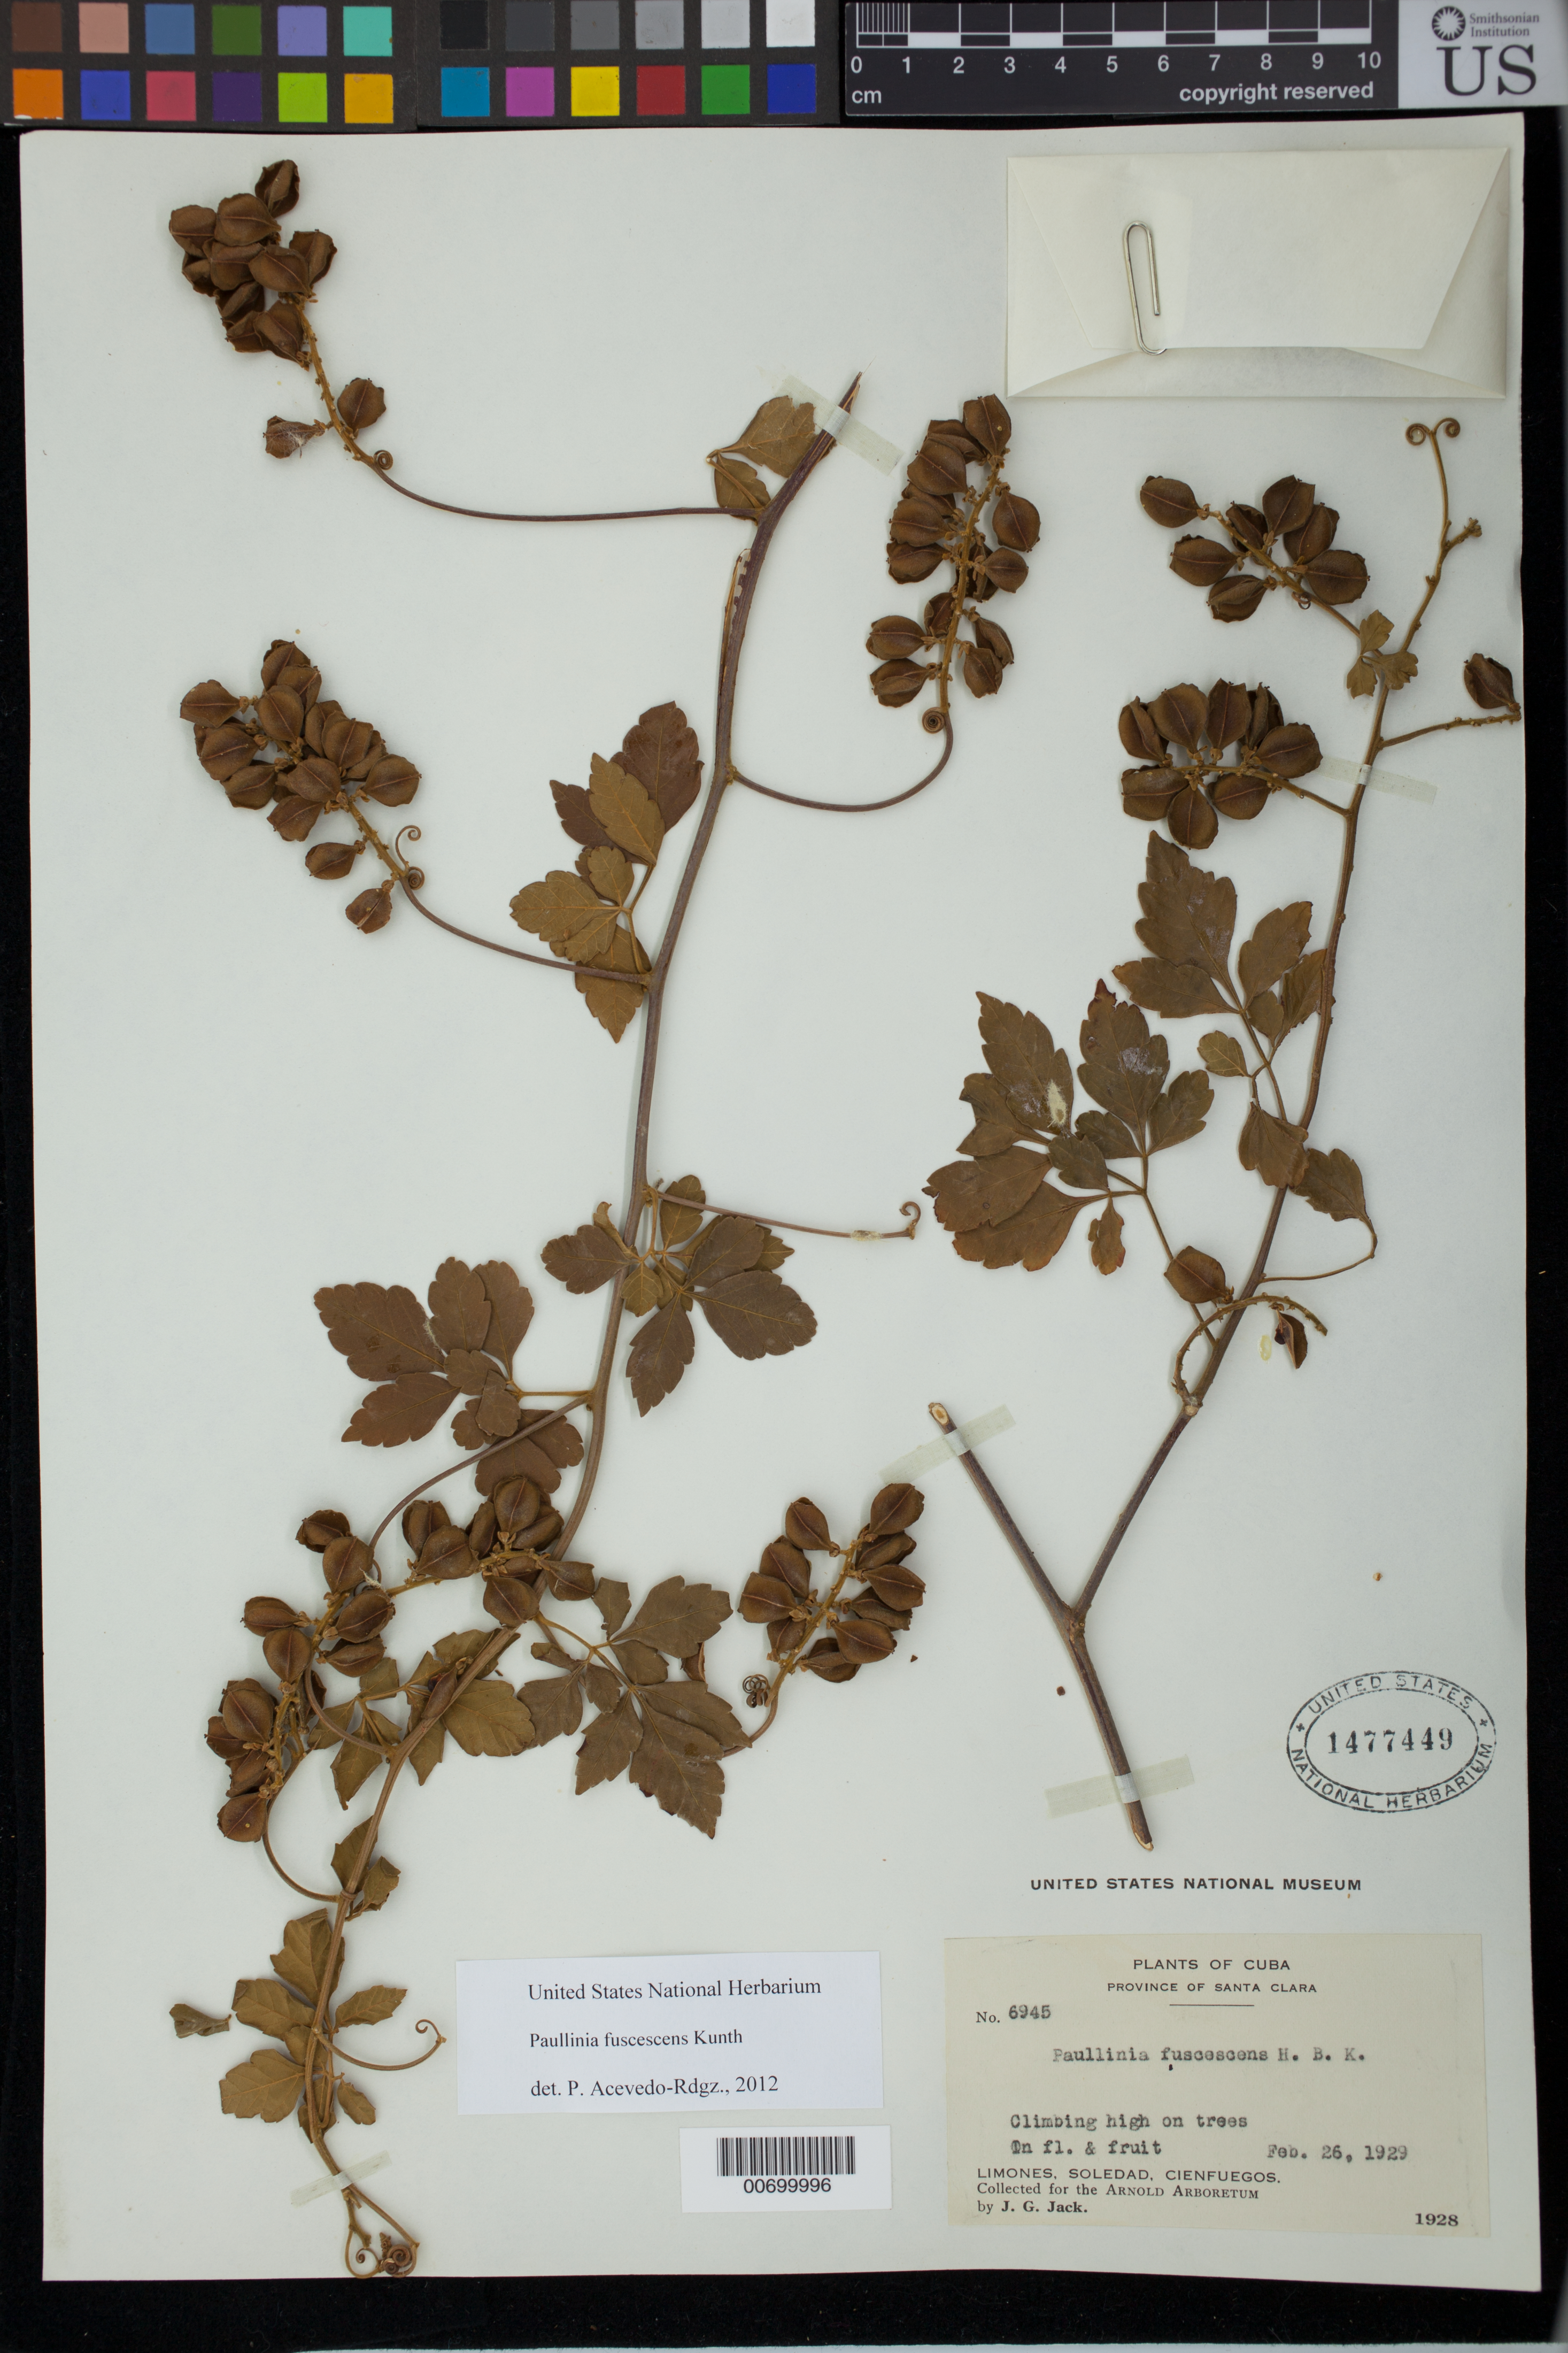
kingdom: Plantae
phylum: Tracheophyta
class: Magnoliopsida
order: Sapindales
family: Sapindaceae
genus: Paullinia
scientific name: Paullinia fuscescens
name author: Kunth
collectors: J. G. Jack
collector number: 6945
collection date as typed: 26 Feb 1929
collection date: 1929-02-26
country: Cuba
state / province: Santa Clara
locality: Limones, Soledad, Cienfuegos.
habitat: Climbing high on trees.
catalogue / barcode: US 1477449